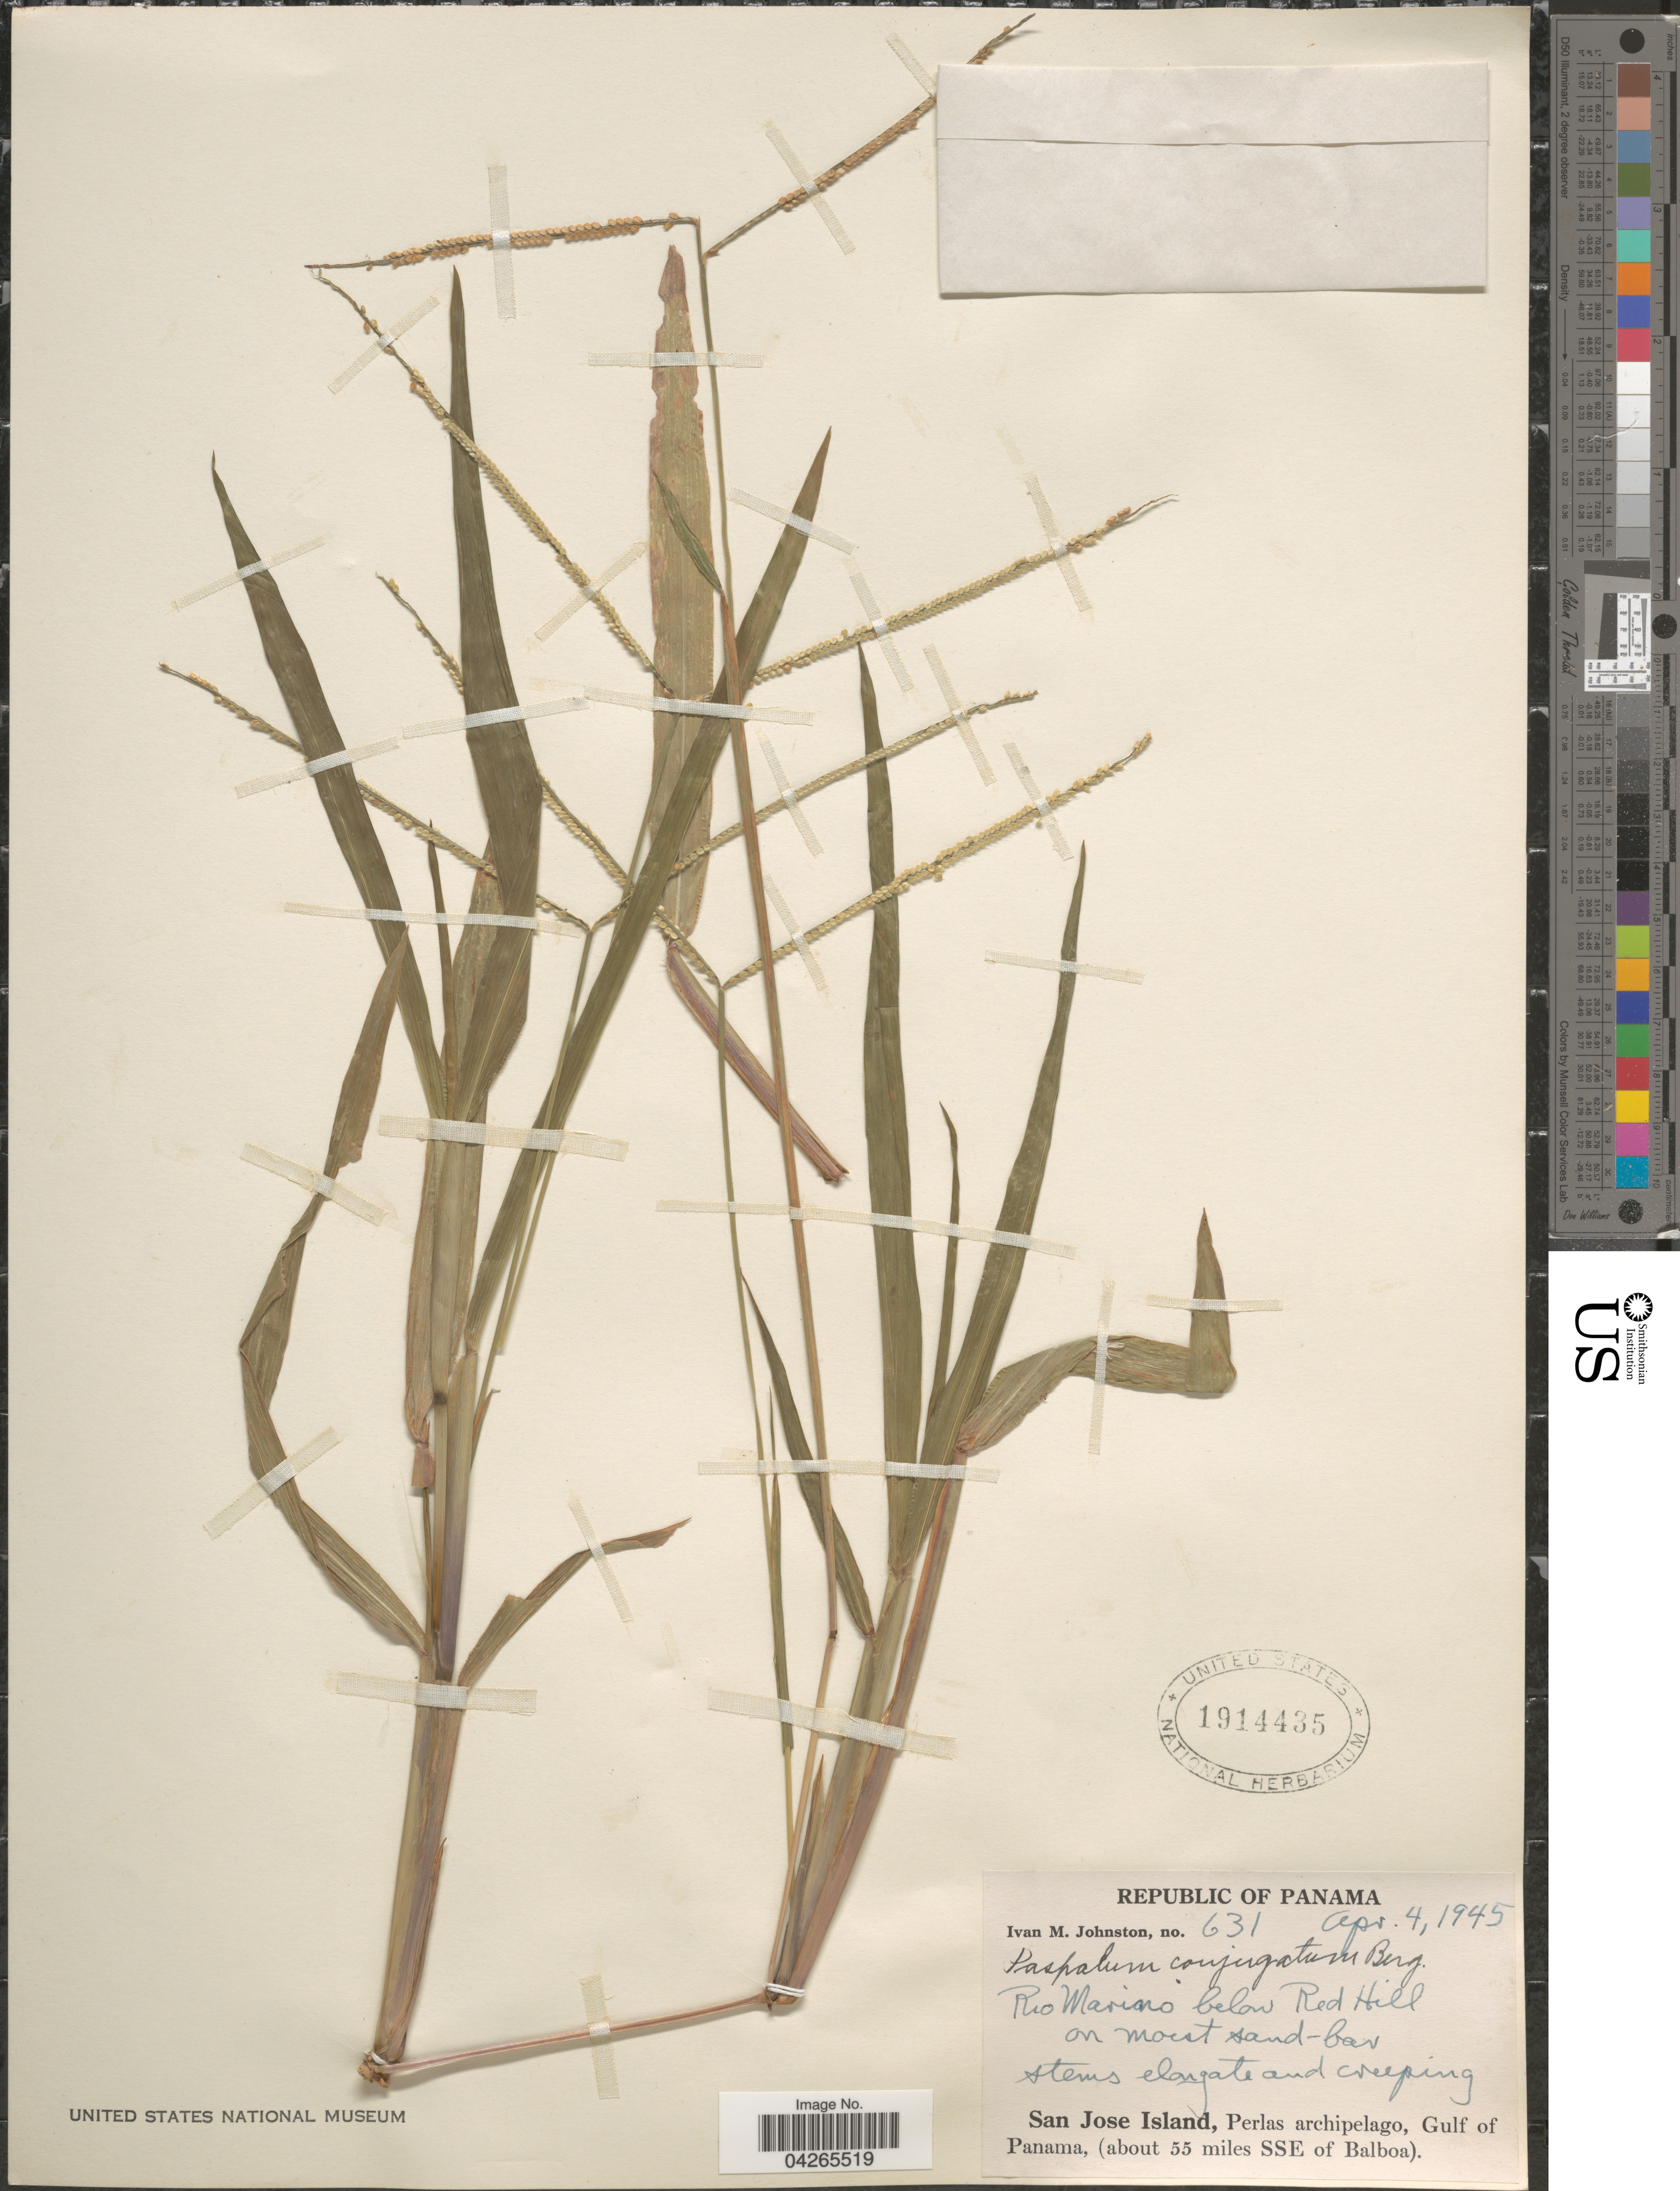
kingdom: Plantae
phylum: Tracheophyta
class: Liliopsida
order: Poales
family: Poaceae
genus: Paspalum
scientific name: Paspalum conjugatum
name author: P.J. Bergius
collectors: I.M. Johnston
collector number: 631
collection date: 1945-04-04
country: Panama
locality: Rio Mariano below Red Hill on moist sand-bar. San Jose Island, Perlas archipelago, Gulf of Panama, (about 55 miles SSE of Balboa).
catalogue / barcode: US 1914435